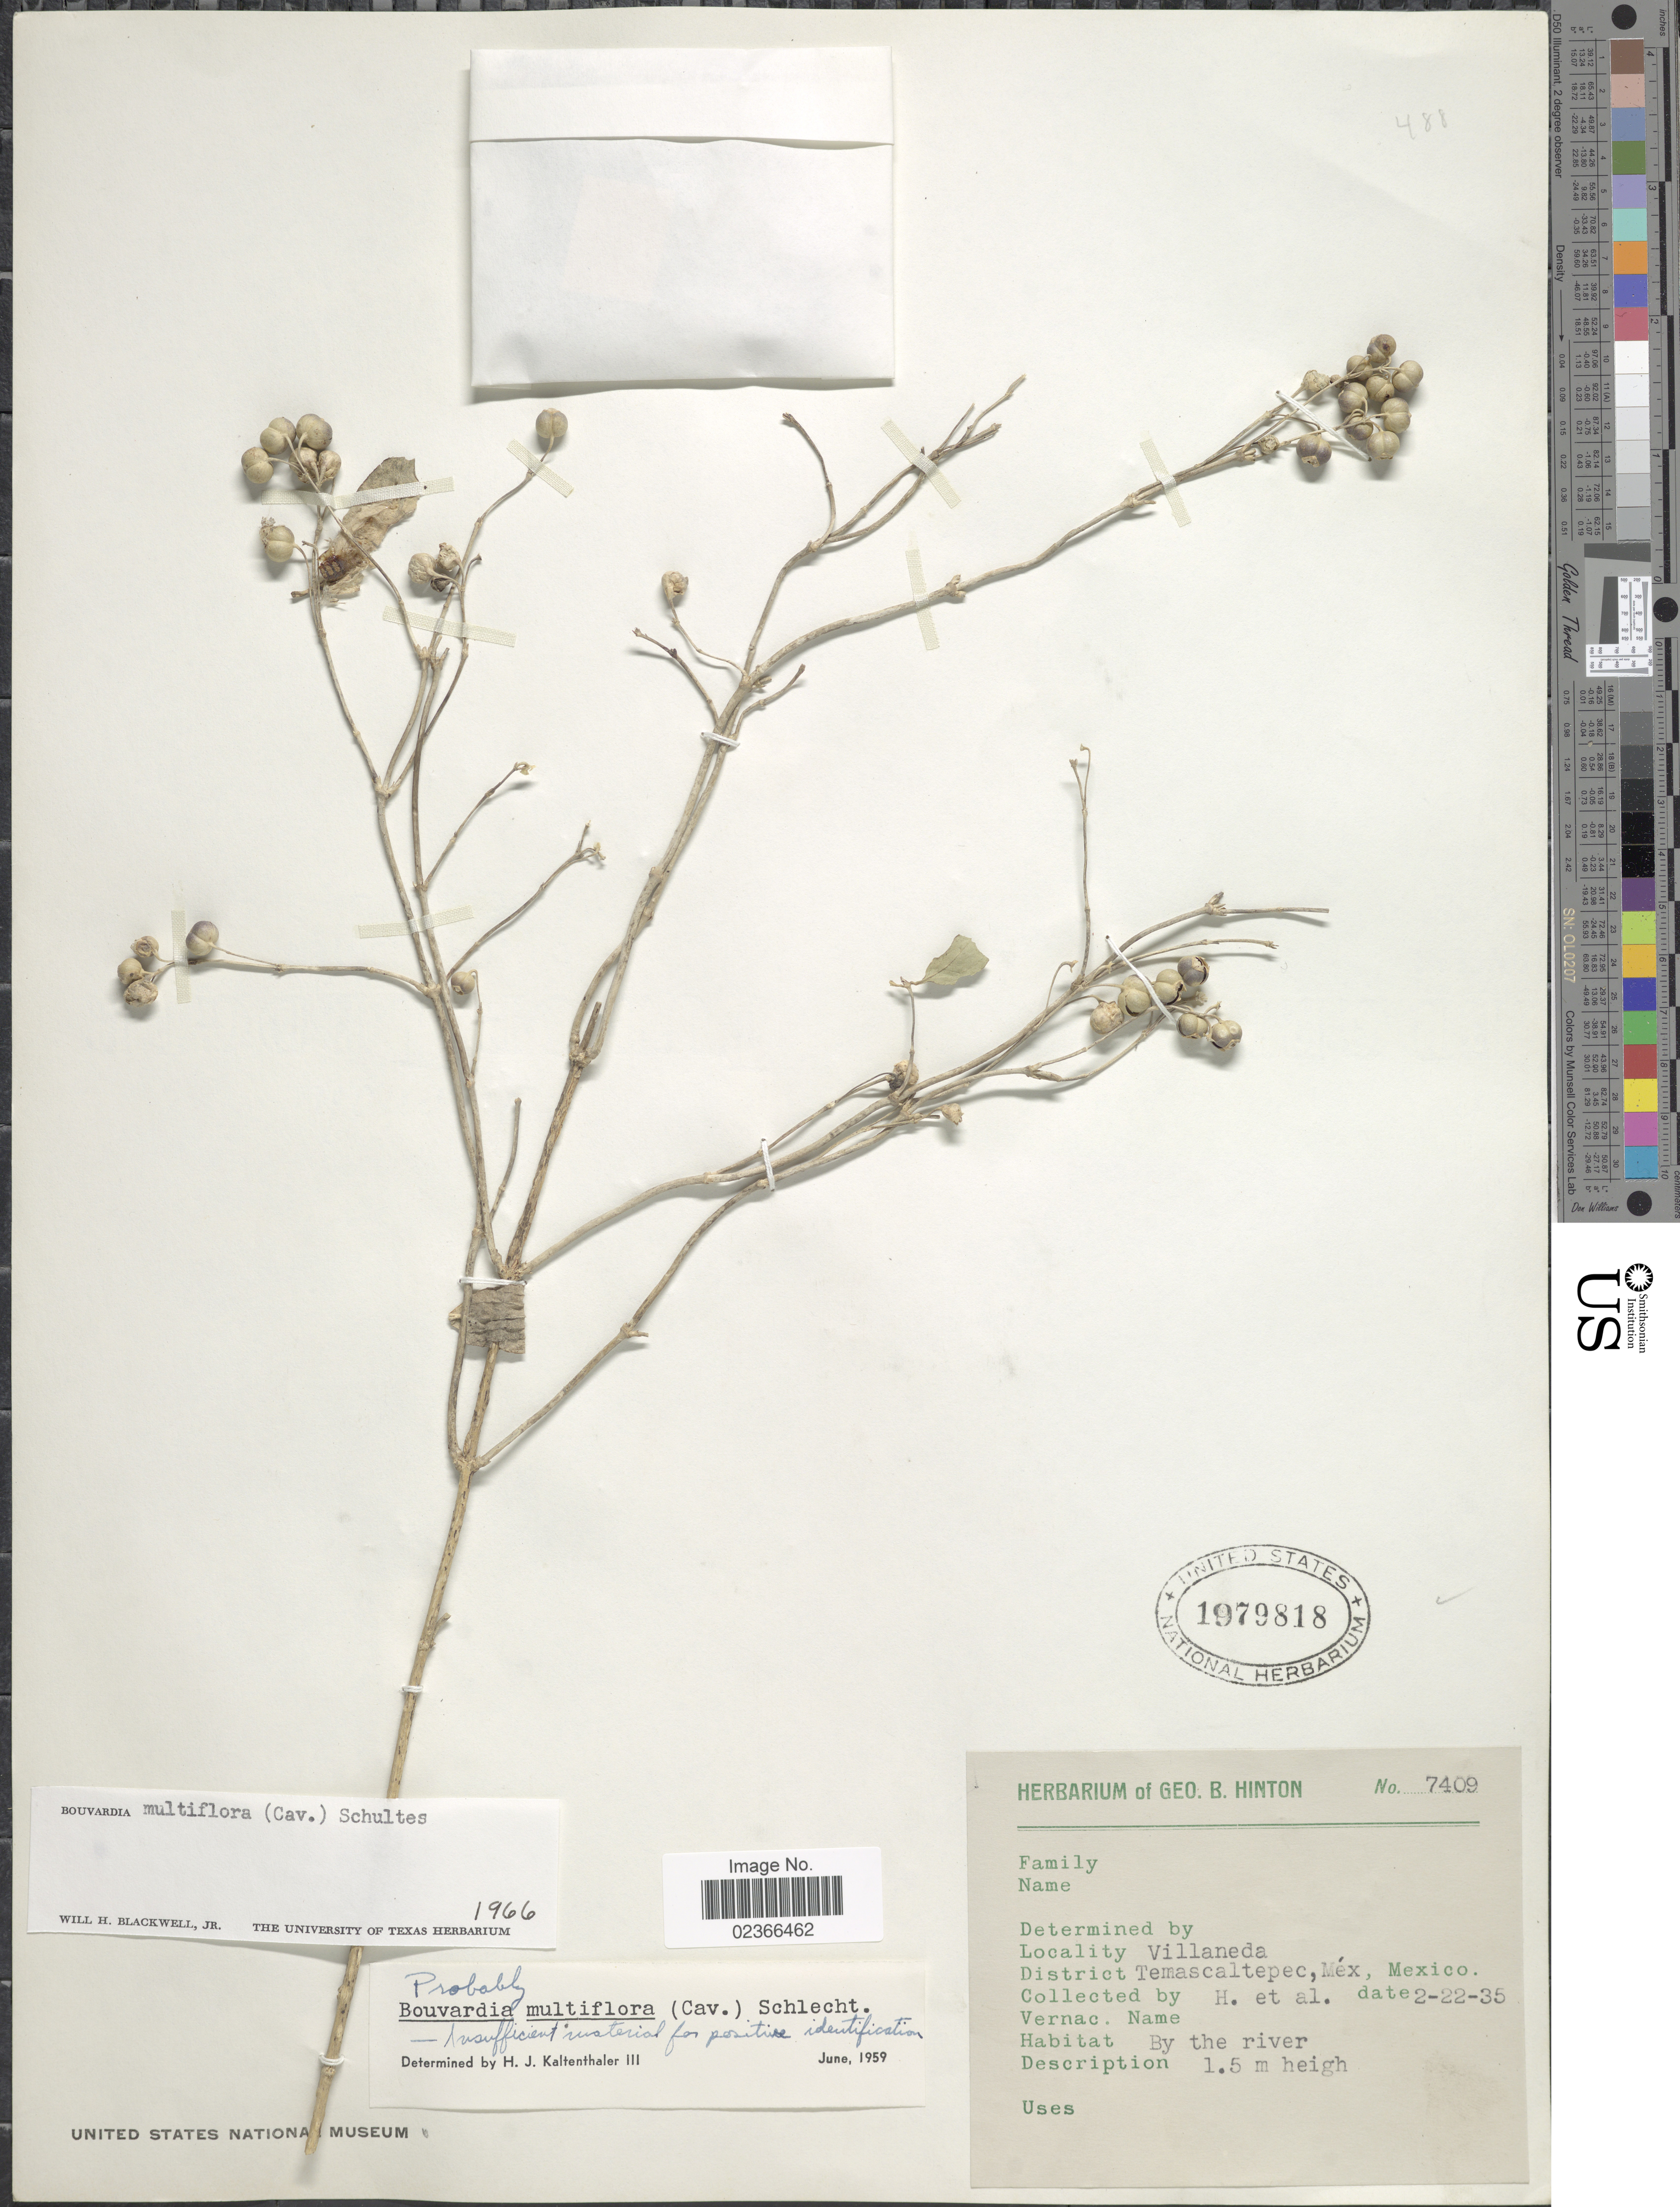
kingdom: Plantae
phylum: Tracheophyta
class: Magnoliopsida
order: Gentianales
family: Rubiaceae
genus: Bouvardia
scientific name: Bouvardia multiflora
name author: (Cav.) Schult.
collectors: G. B. Hinton & et al.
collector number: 7409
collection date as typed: Transcribed d/m/y: 22/2/35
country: Mexico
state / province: México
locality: Villaneda, District Temscaltepec, Mex.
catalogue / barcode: US 1979818